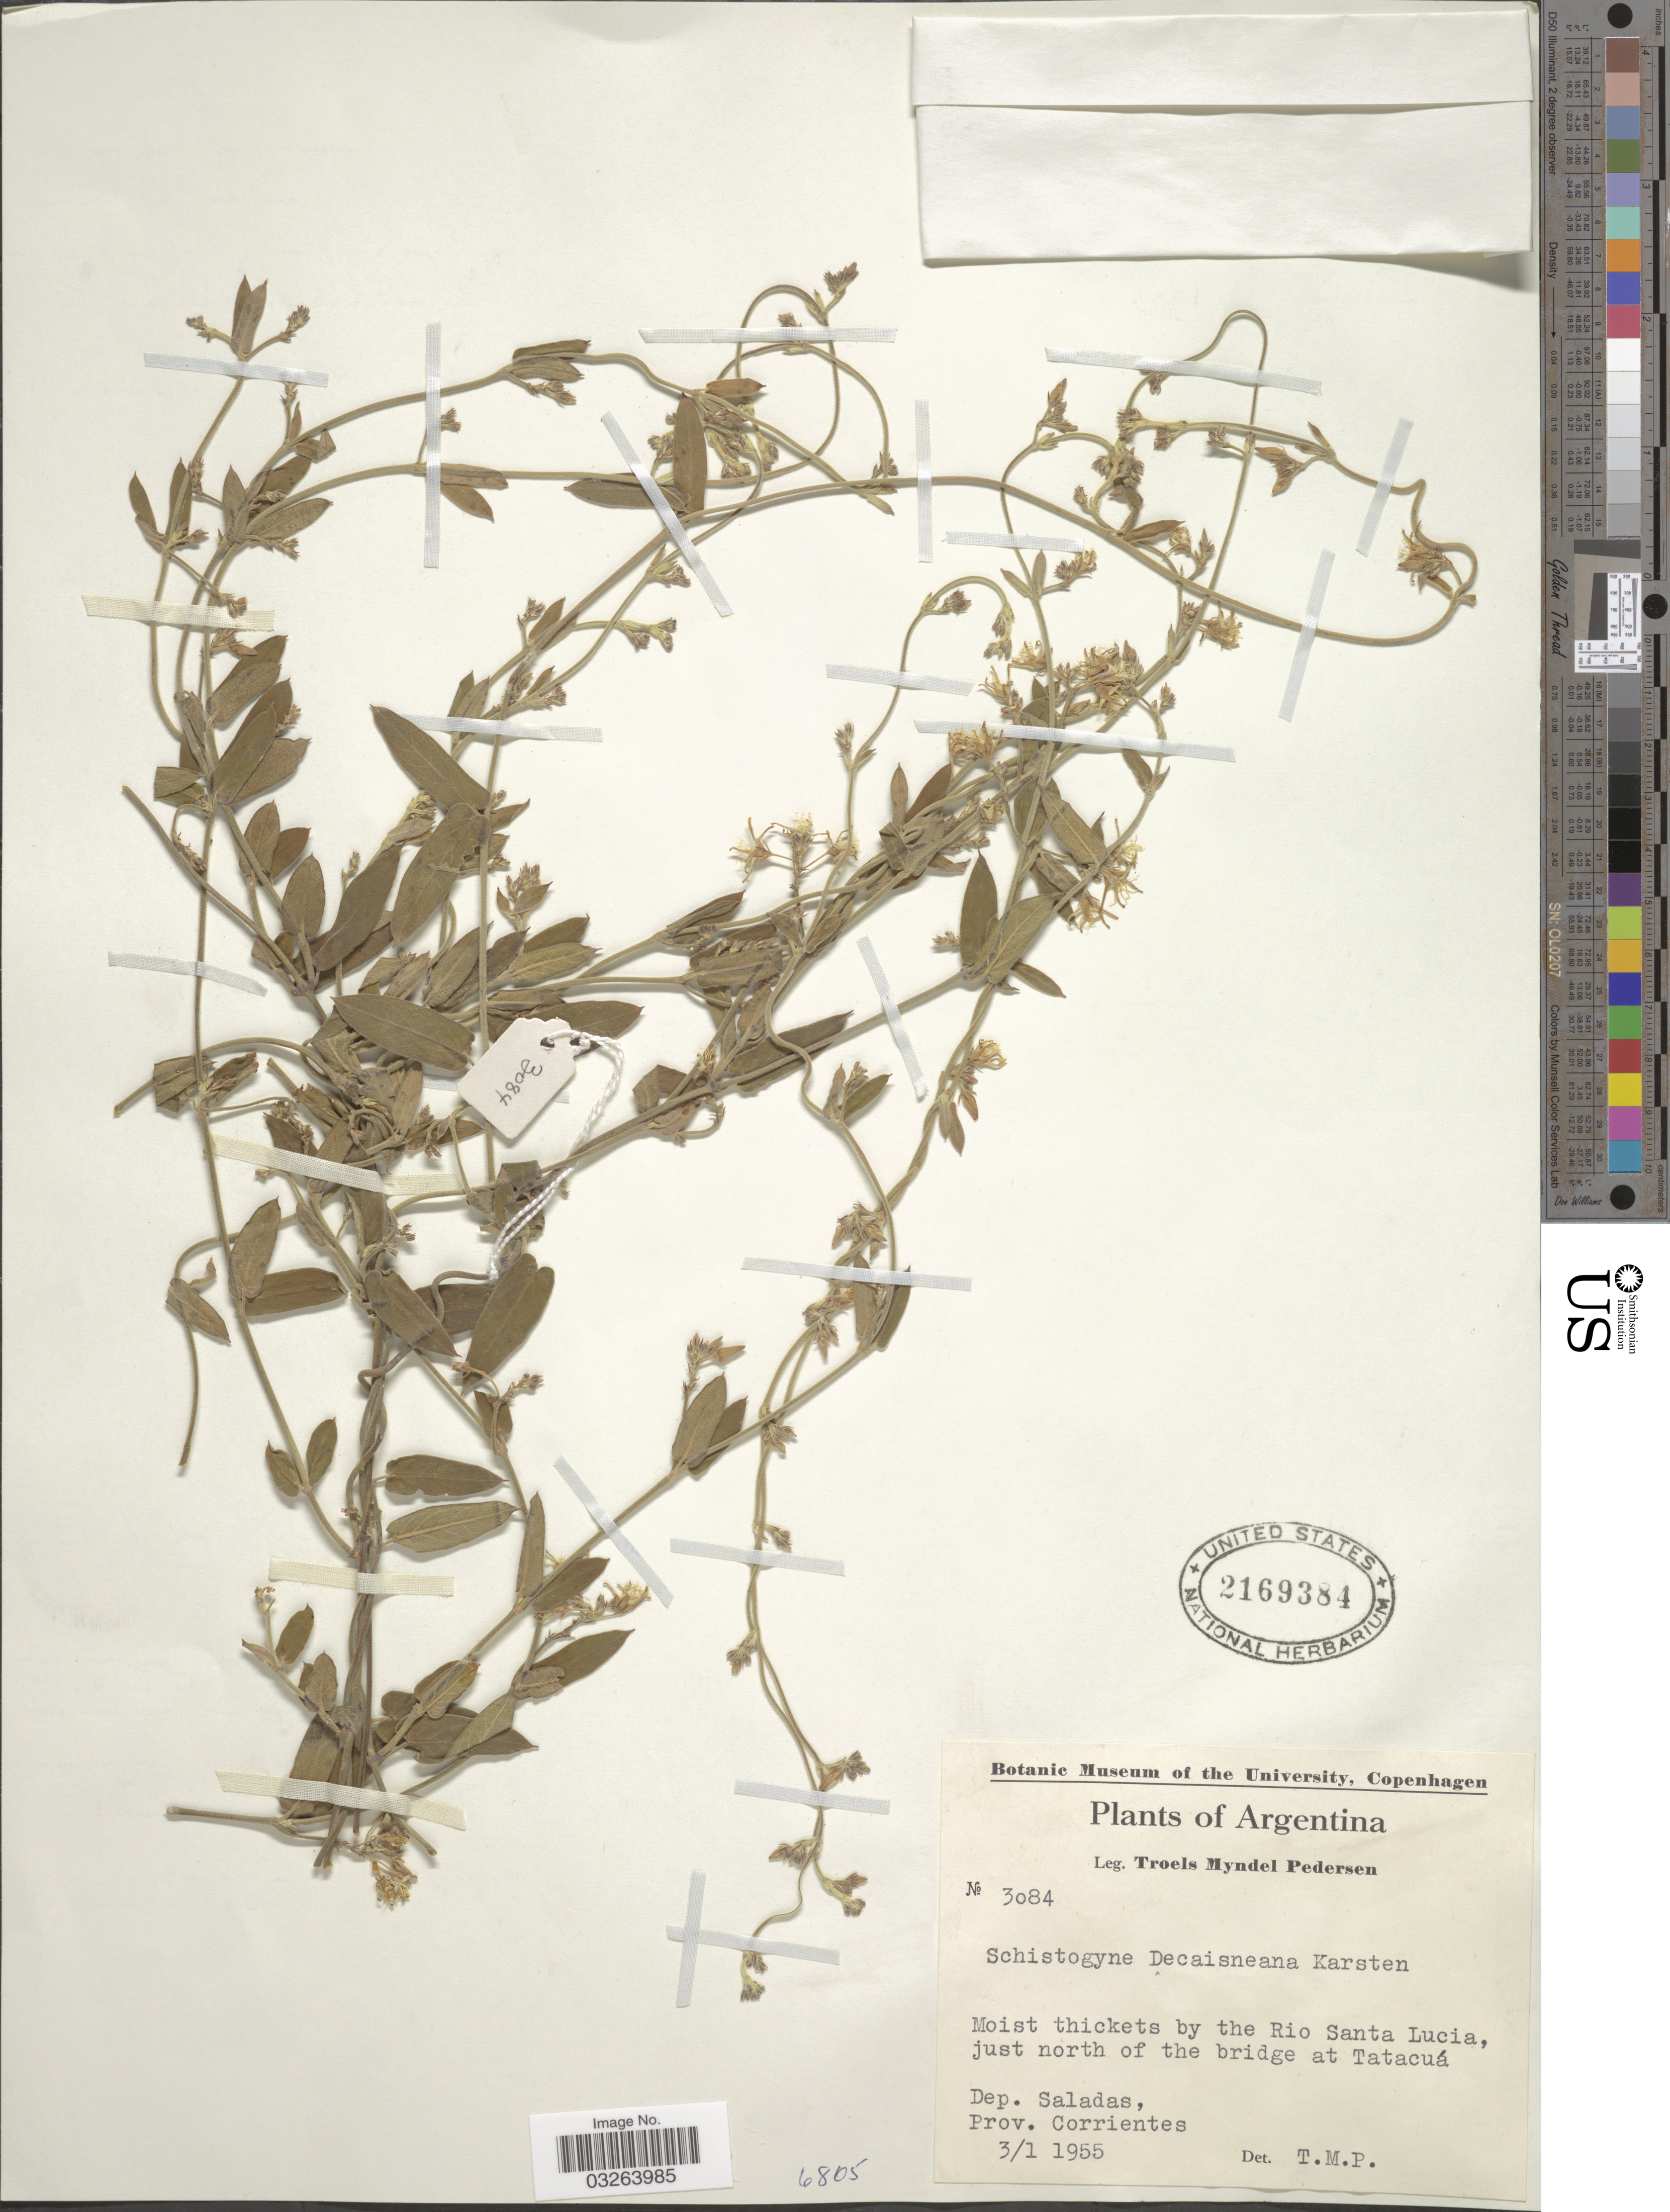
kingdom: Plantae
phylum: Tracheophyta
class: Magnoliopsida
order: Gentianales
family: Apocynaceae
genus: Schistogyne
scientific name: Schistogyne decaisneana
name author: H. Karst.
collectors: T. Pederson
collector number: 3084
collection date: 1955-01-03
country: Argentina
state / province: Corrientes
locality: By the Rio Santa Lucia, just north of the bridge at Tatacuá. Dep. Saladas.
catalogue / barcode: US 2169384